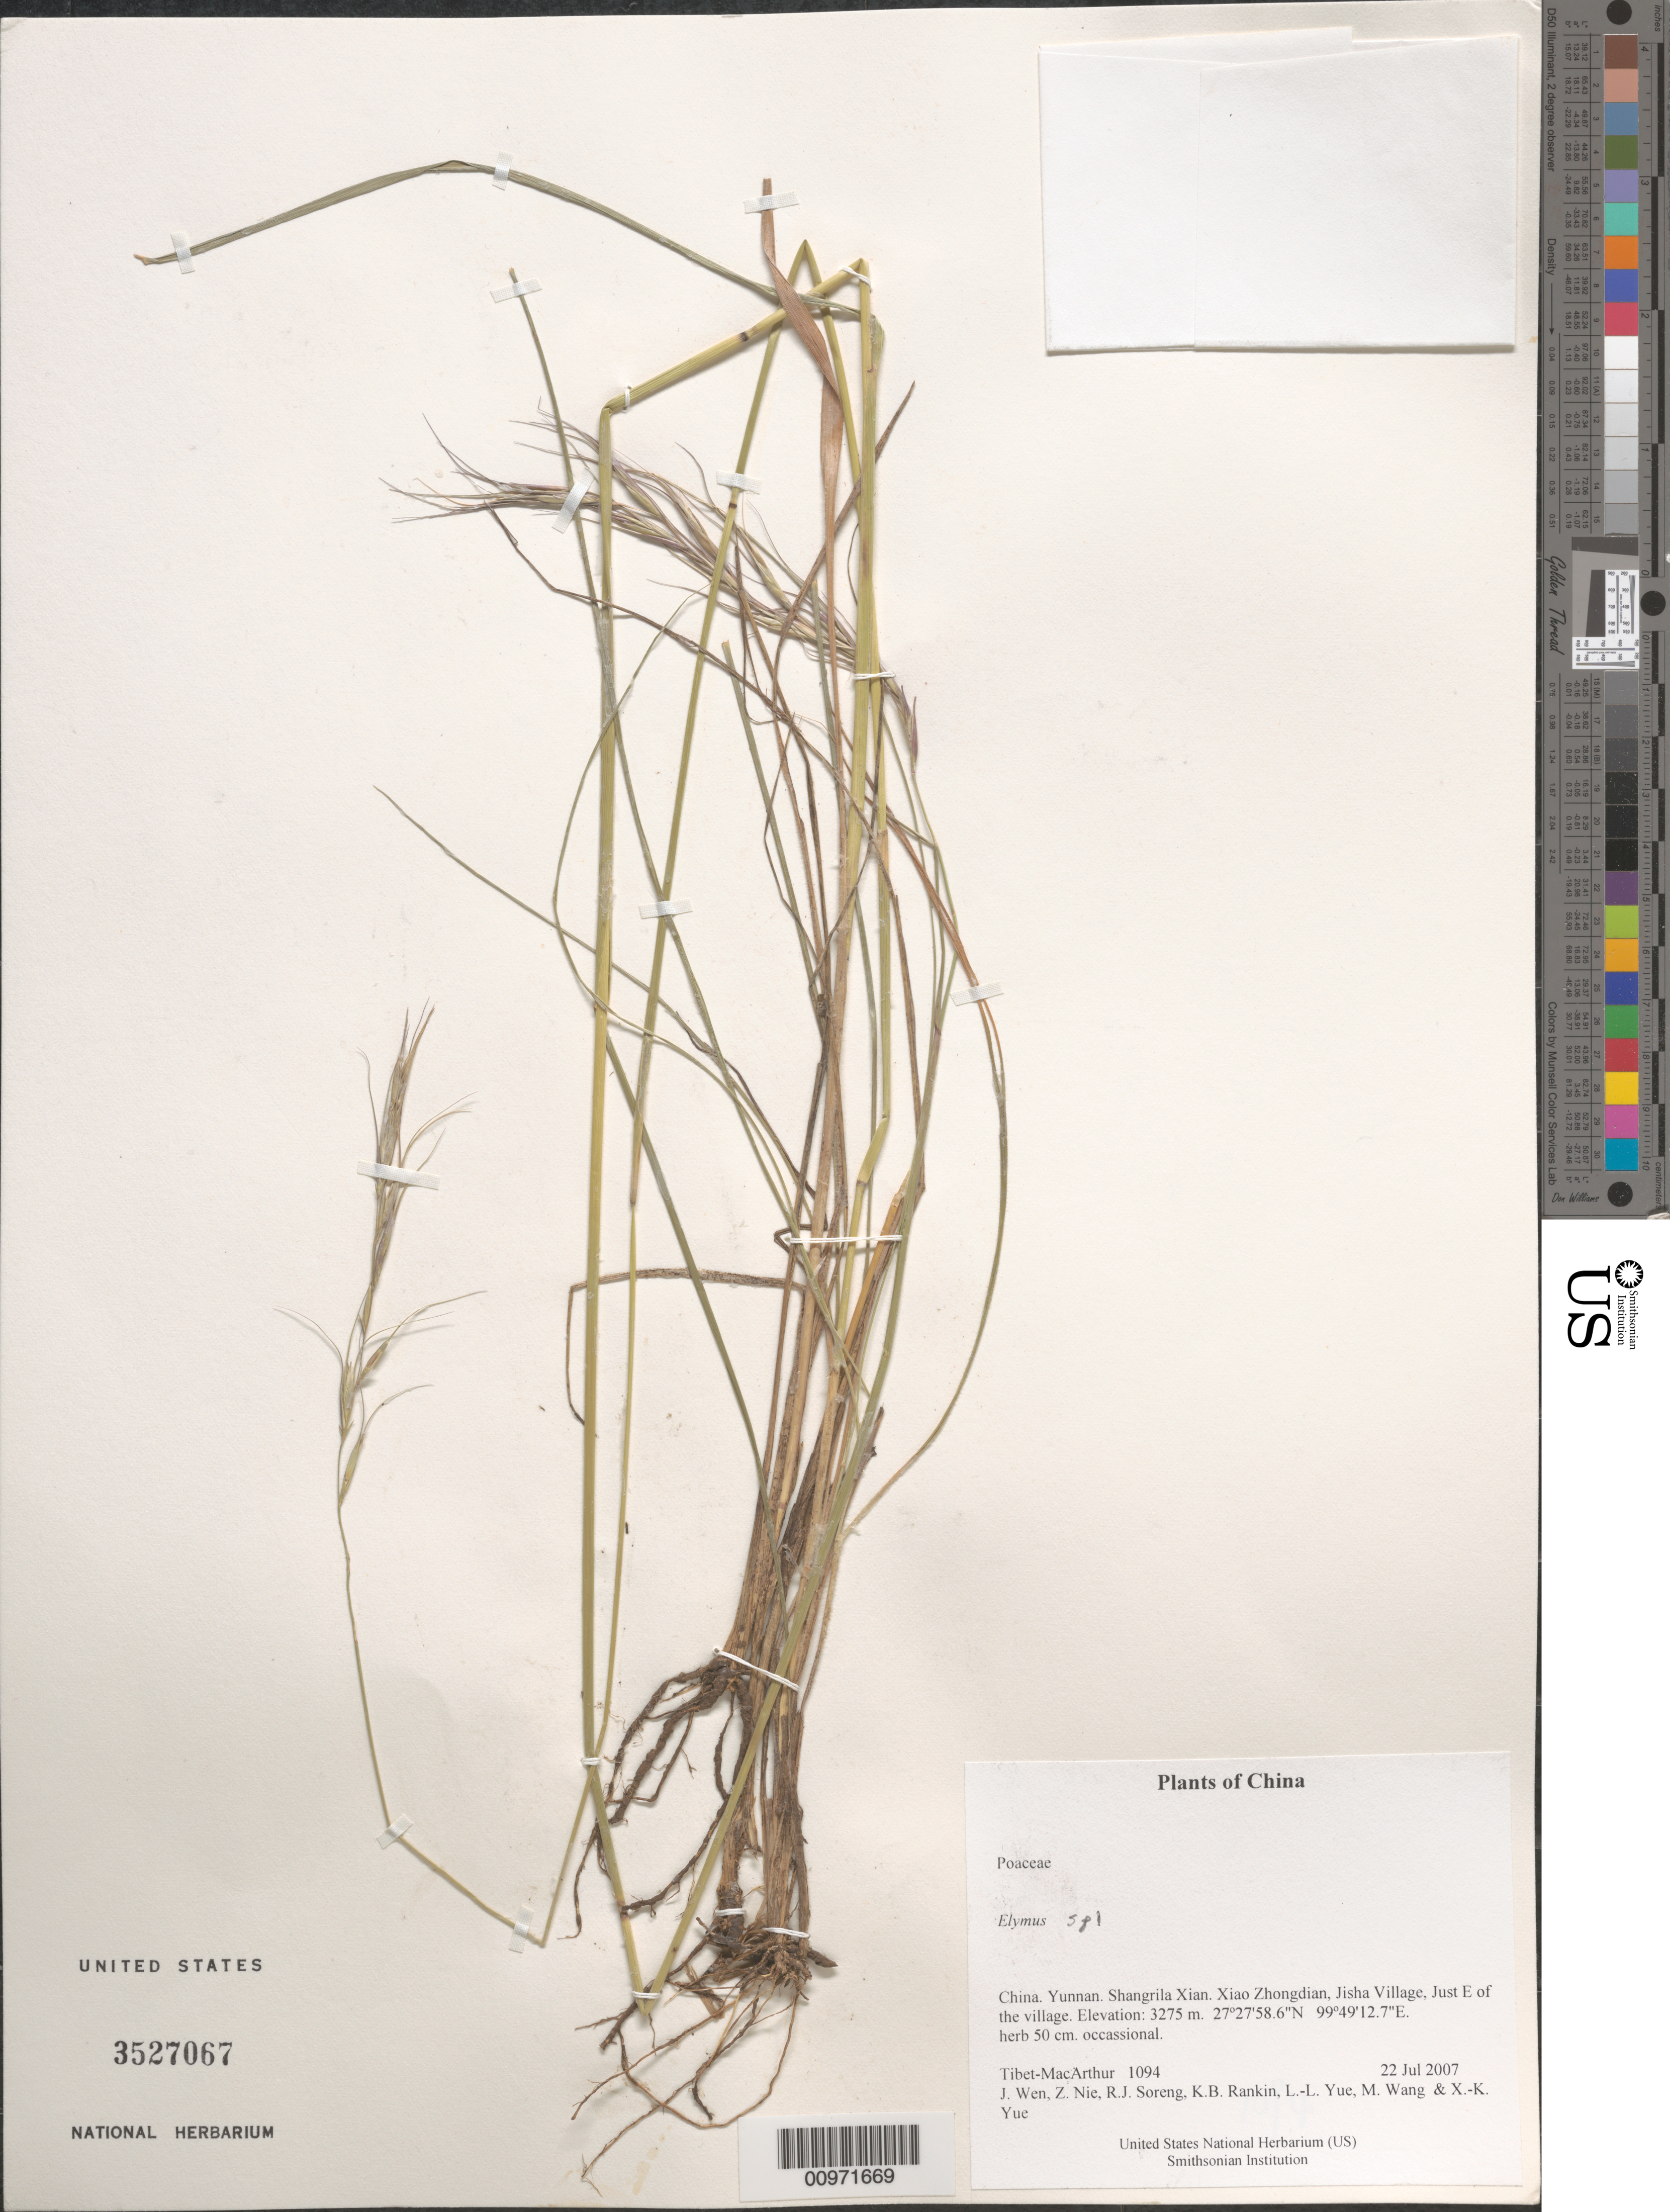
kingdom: Plantae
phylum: Tracheophyta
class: Liliopsida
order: Poales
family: Poaceae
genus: Elymus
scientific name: Elymus sp. 1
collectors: Tibet-MacArthur, J. Wen, Z. Nie, R. J. Soreng, K. Rankin, L. Yue, M. Wang & X. Yue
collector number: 1094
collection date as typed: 22 Jul 2007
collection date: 2007-07-22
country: China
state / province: Yunnan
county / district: Shangrila Xian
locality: Xiao Zhongdian, Jisha Village, Just E of the village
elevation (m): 3275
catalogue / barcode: US 3527067